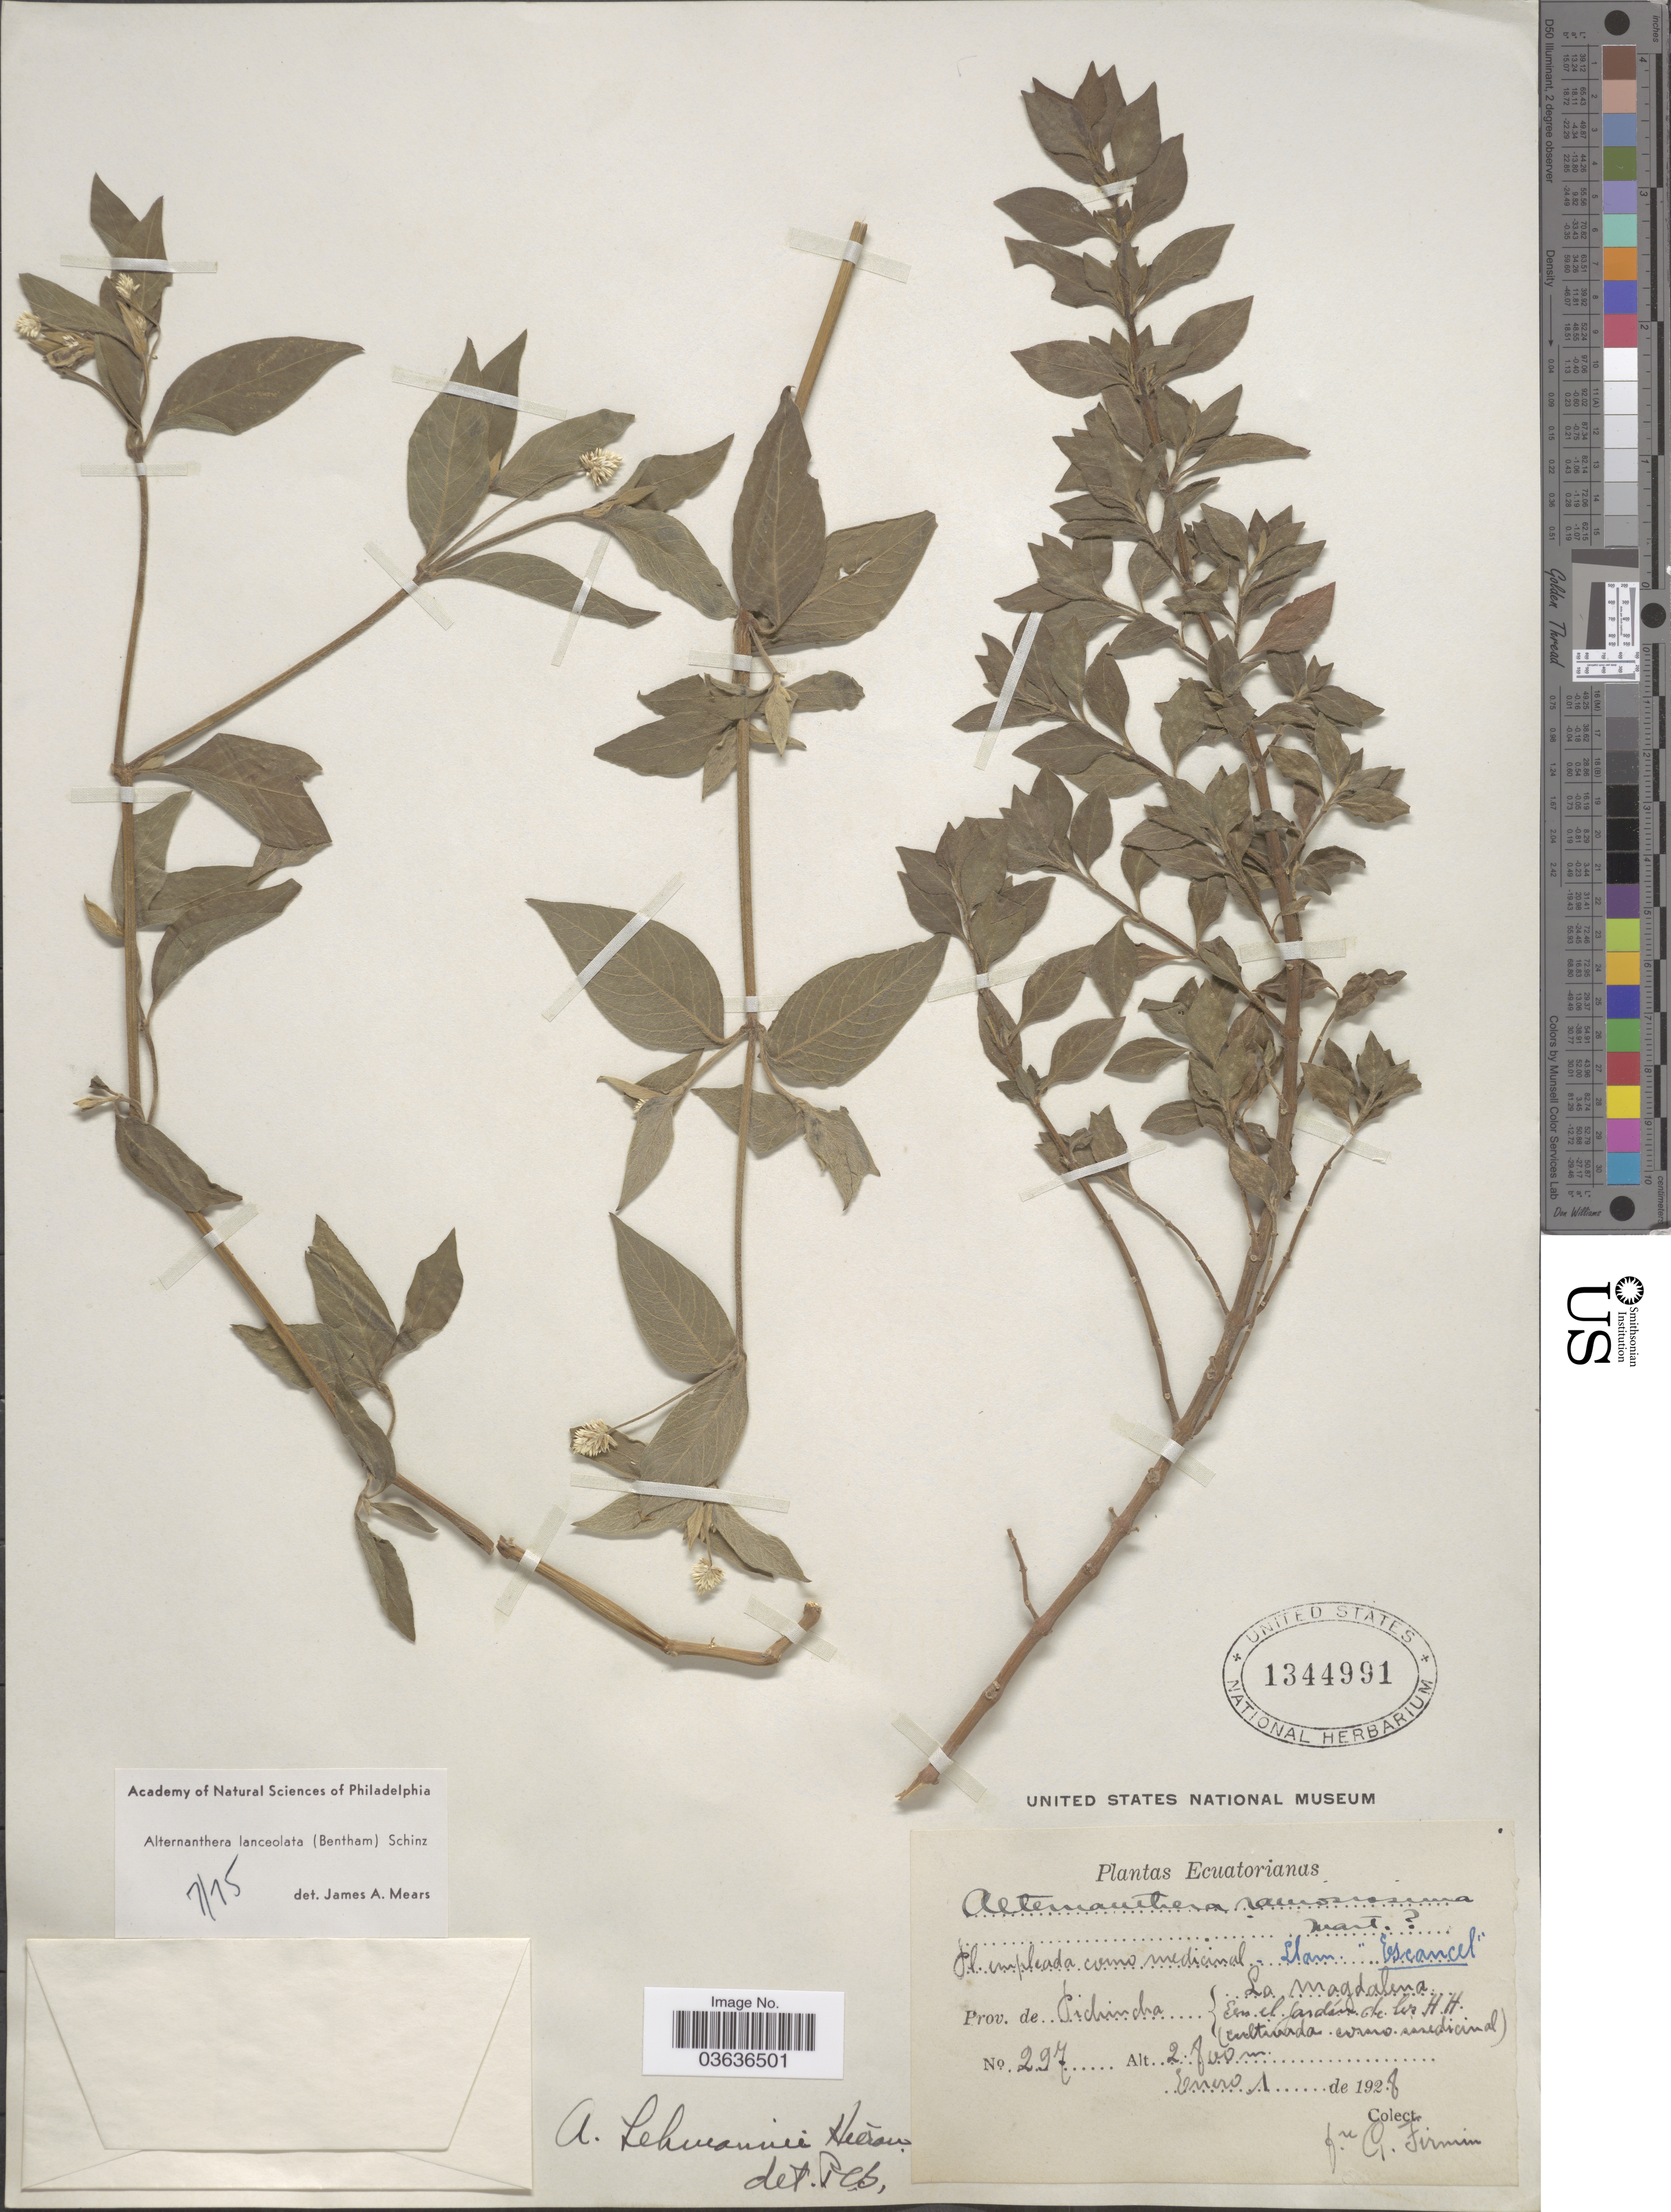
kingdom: Plantae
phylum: Tracheophyta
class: Magnoliopsida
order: Caryophyllales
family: Amaranthaceae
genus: Alternanthera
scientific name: Alternanthera mexicana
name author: Moq.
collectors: F. Firmin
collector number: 297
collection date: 1928-01-01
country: Ecuador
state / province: Pichincha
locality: La Magdalena. En el Jardín de los H. H.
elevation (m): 2800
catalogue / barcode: US 1344991